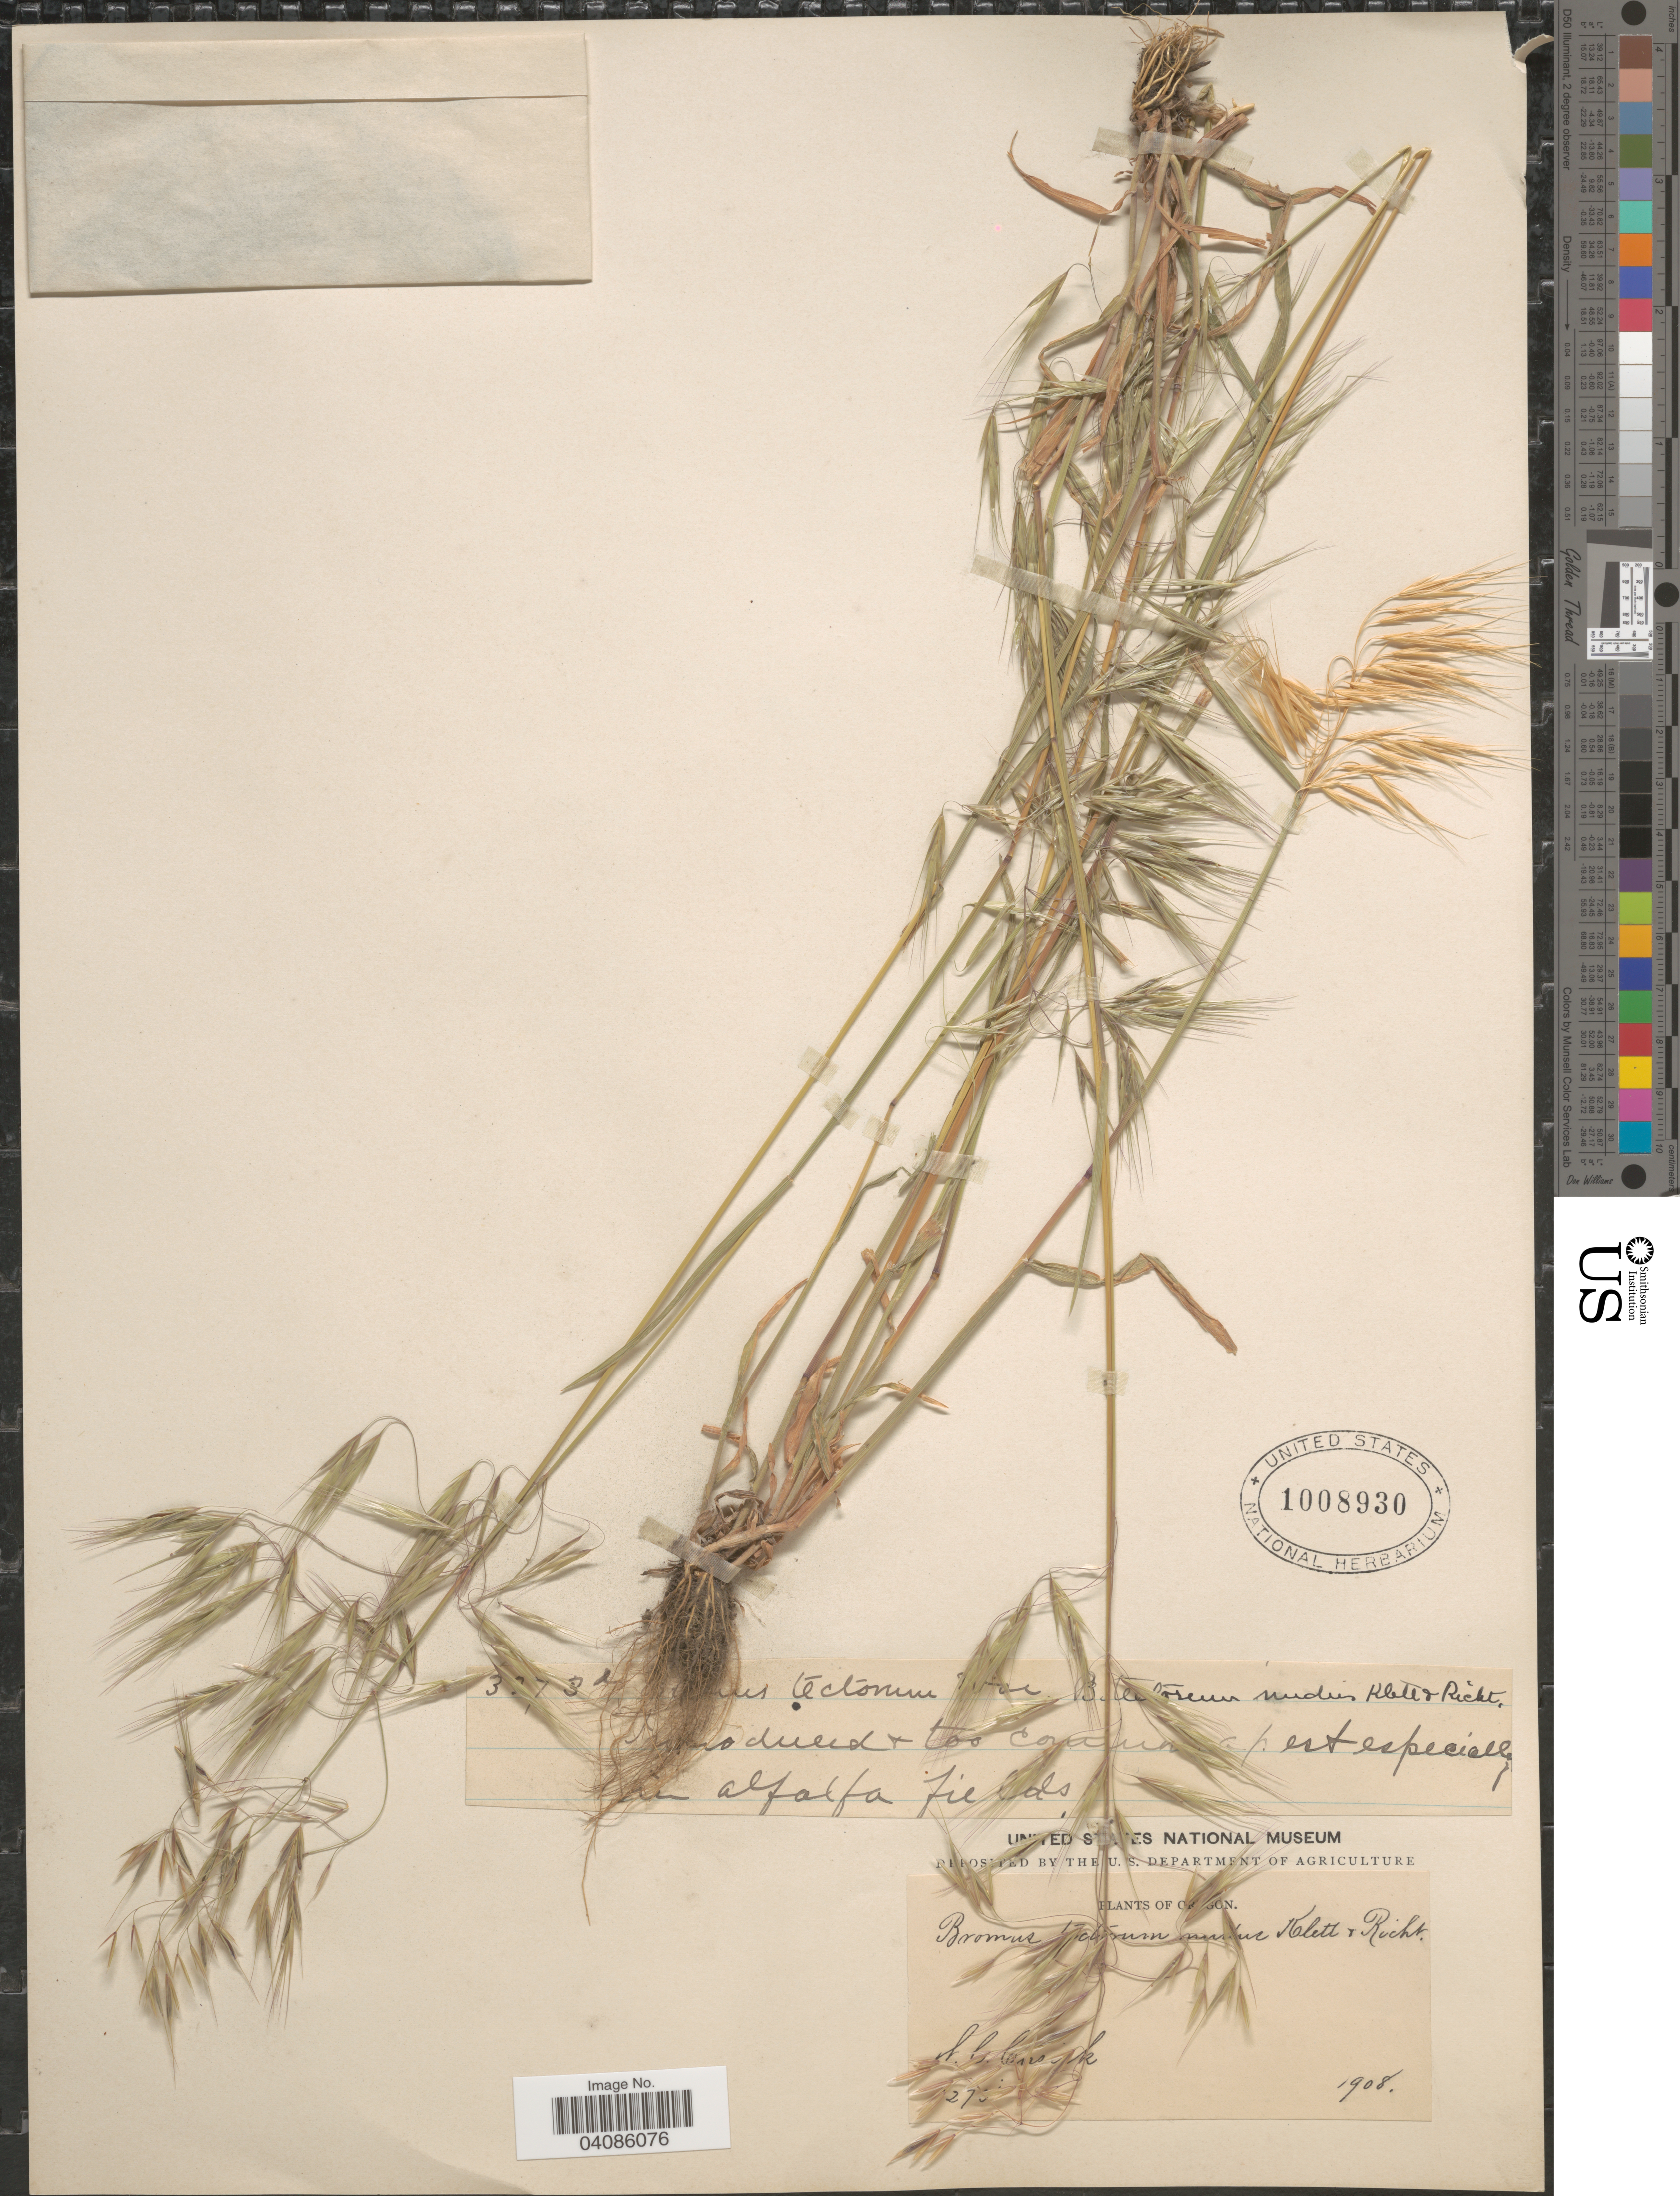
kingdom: Plantae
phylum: Tracheophyta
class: Liliopsida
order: Poales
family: Poaceae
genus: Bromus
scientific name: Bromus tectorum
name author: L.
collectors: W. C. Cusick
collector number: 327!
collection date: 1908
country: United States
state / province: Oregon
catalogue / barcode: US 1008930